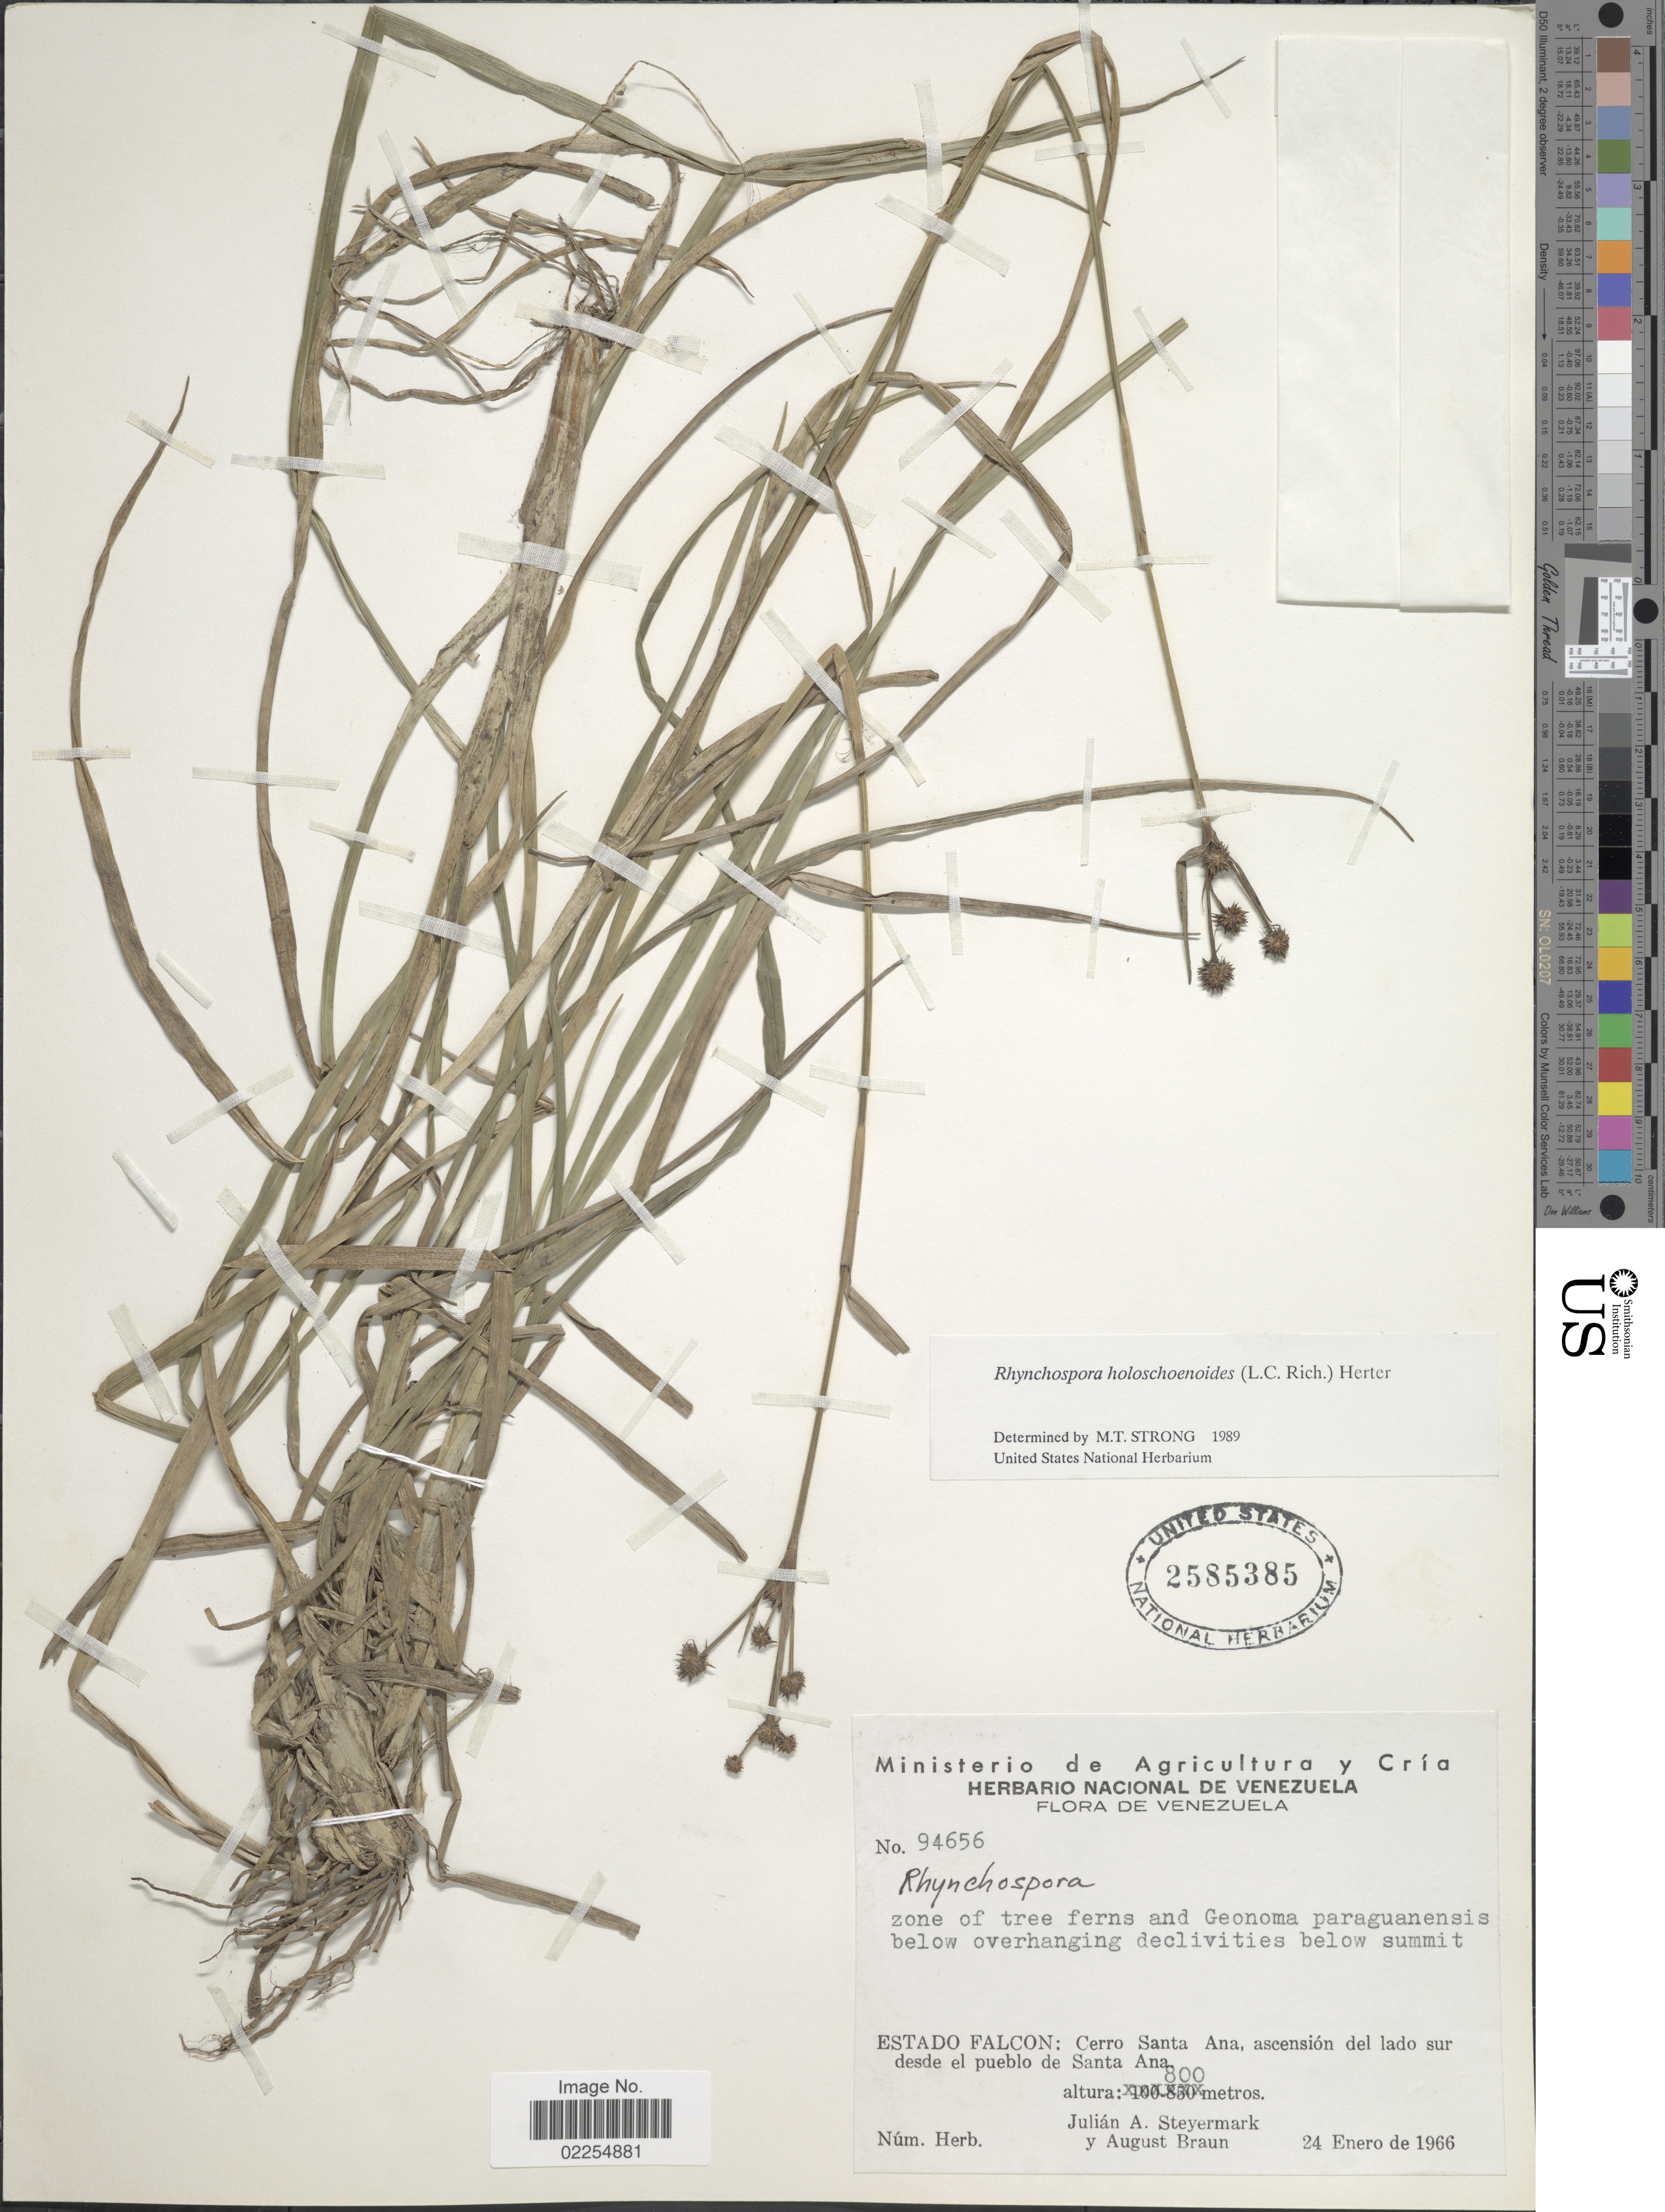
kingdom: Plantae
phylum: Tracheophyta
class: Liliopsida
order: Poales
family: Cyperaceae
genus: Rhynchospora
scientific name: Rhynchospora holoschoenoides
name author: (Rich.) Herter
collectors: J. Steyermark & A. Braun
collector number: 94656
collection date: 1966-01-24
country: Venezuela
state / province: Falcón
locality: Cerro Santa Ana, ascension del lado sur desde el pueblo de Santa Ana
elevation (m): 800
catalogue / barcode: US 2585385